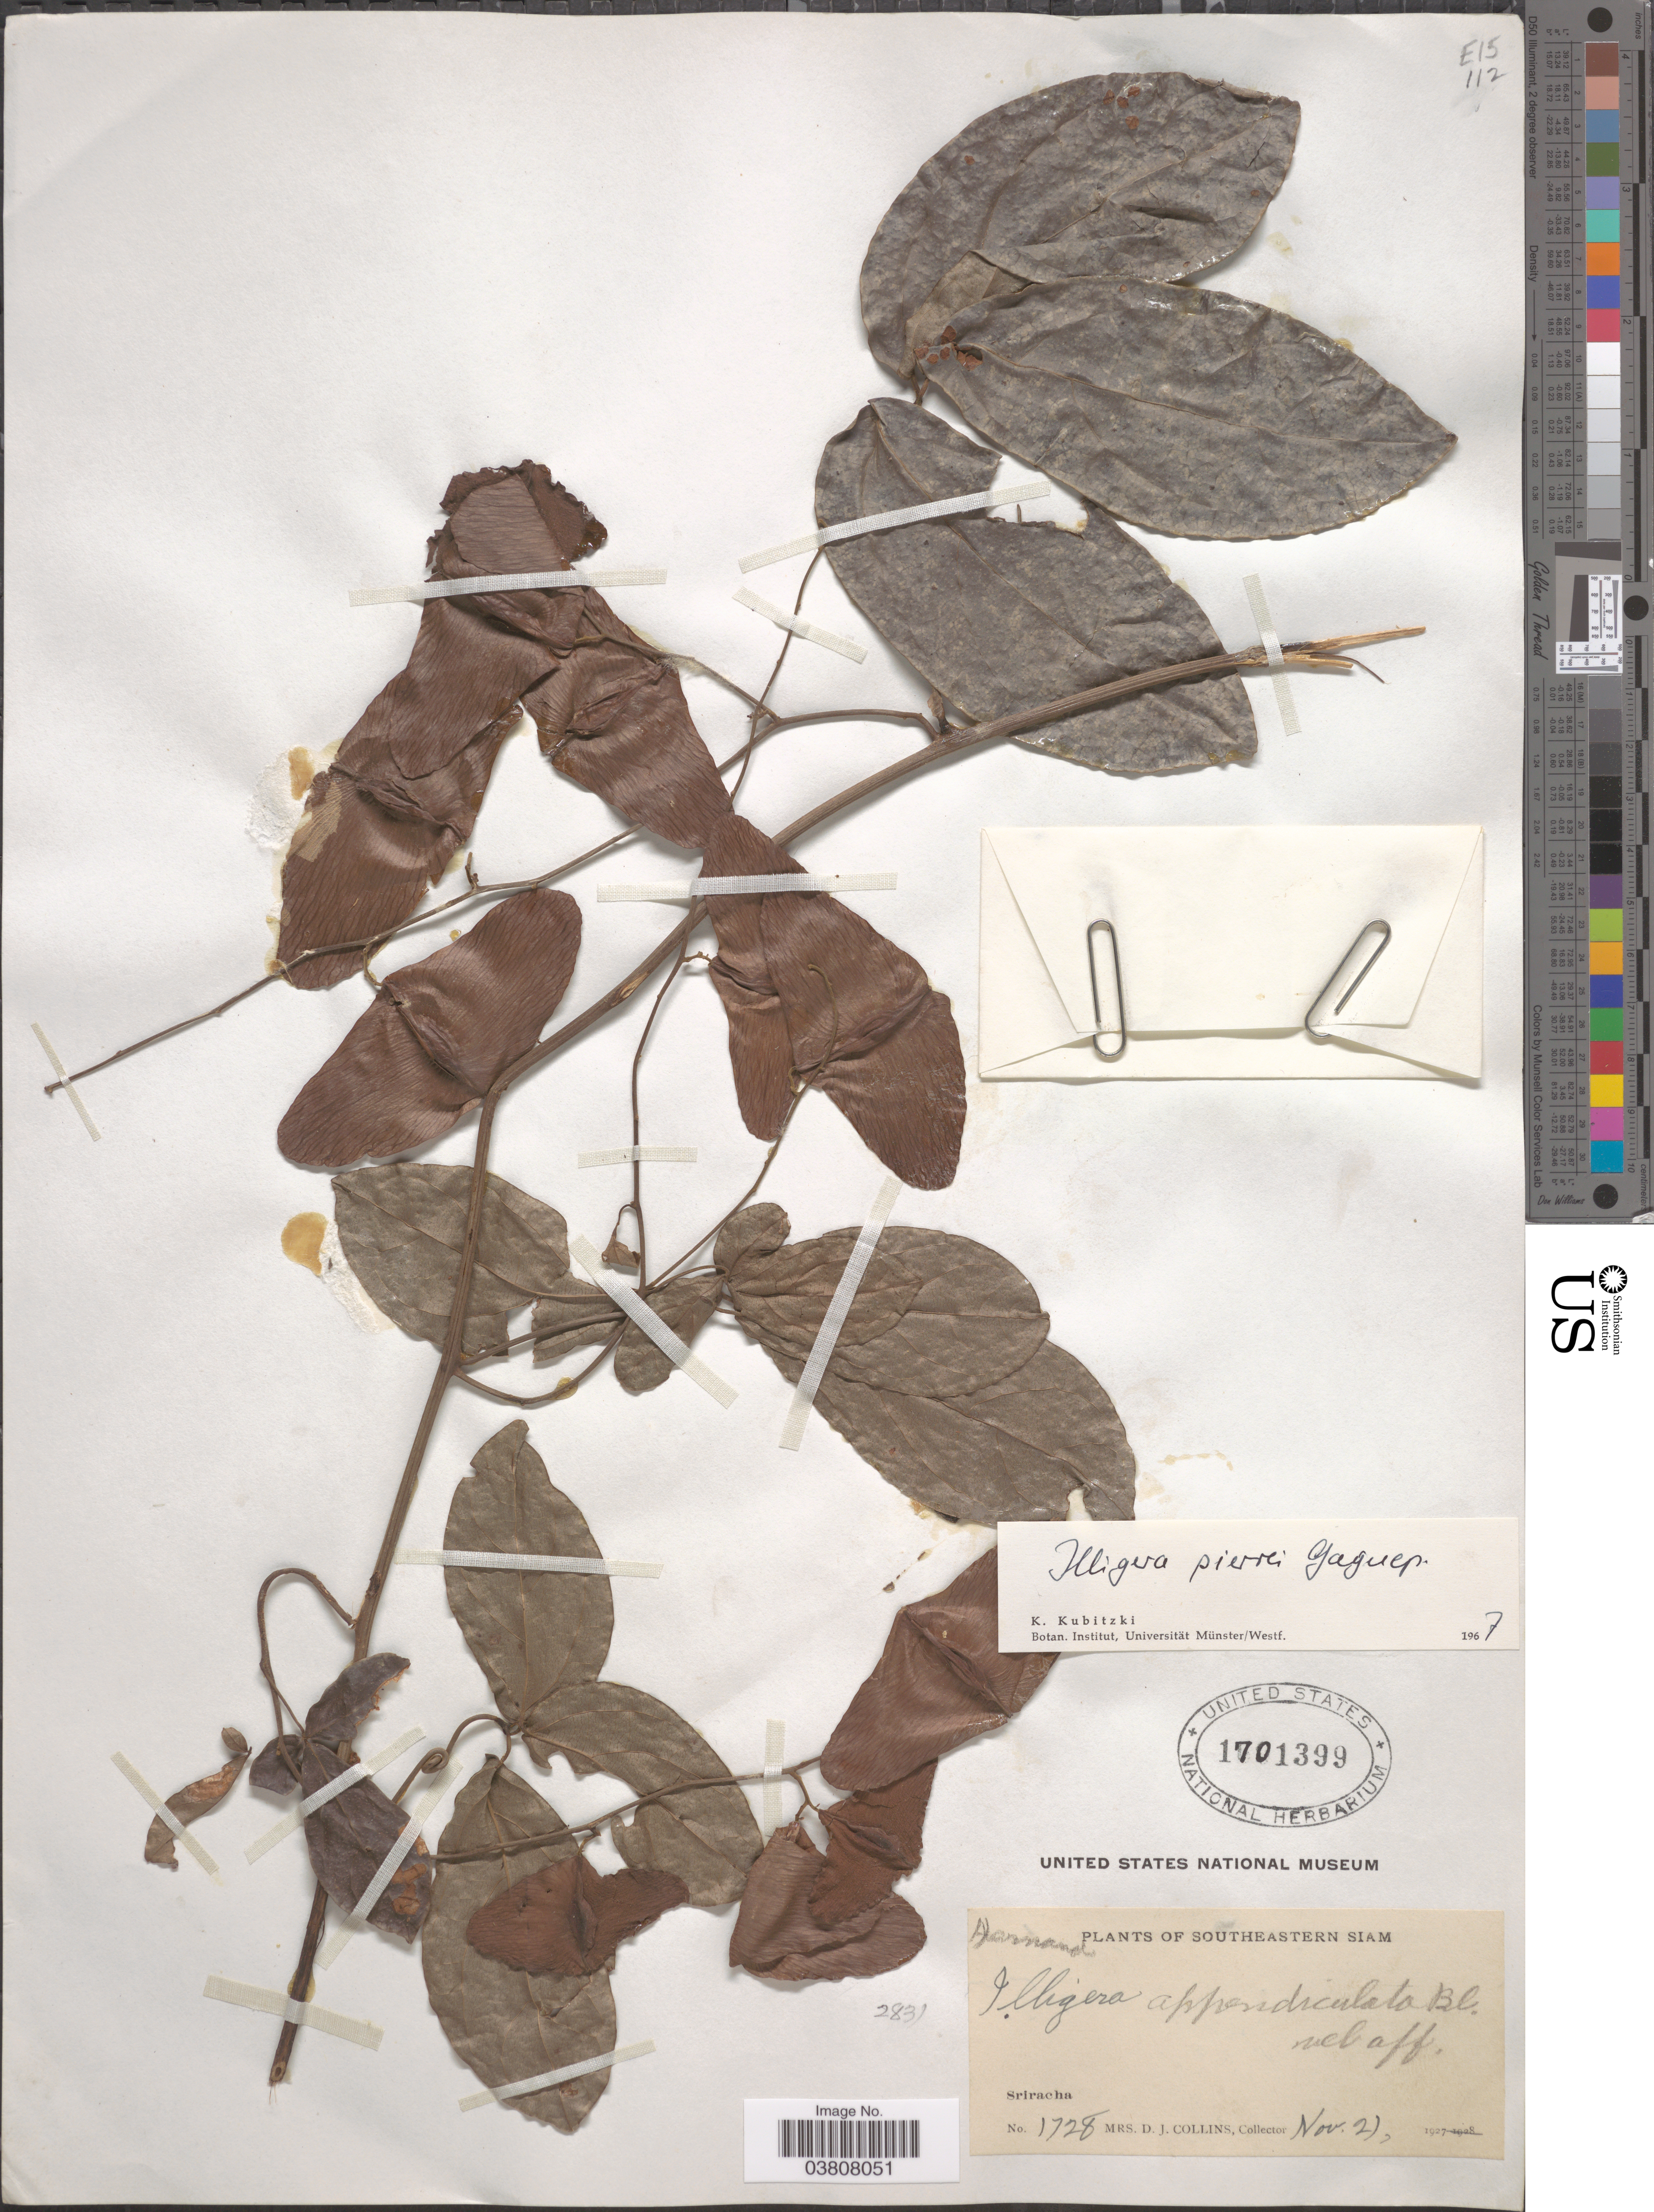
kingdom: Plantae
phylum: Tracheophyta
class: Magnoliopsida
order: Laurales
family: Hernandiaceae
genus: Illigera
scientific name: Illigera pierrei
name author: Gagnep.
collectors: Mrs. D. J. Collins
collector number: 1728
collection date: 1927-11-21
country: Thailand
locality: Southeastern Siam. Sriracha.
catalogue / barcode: US 1701399